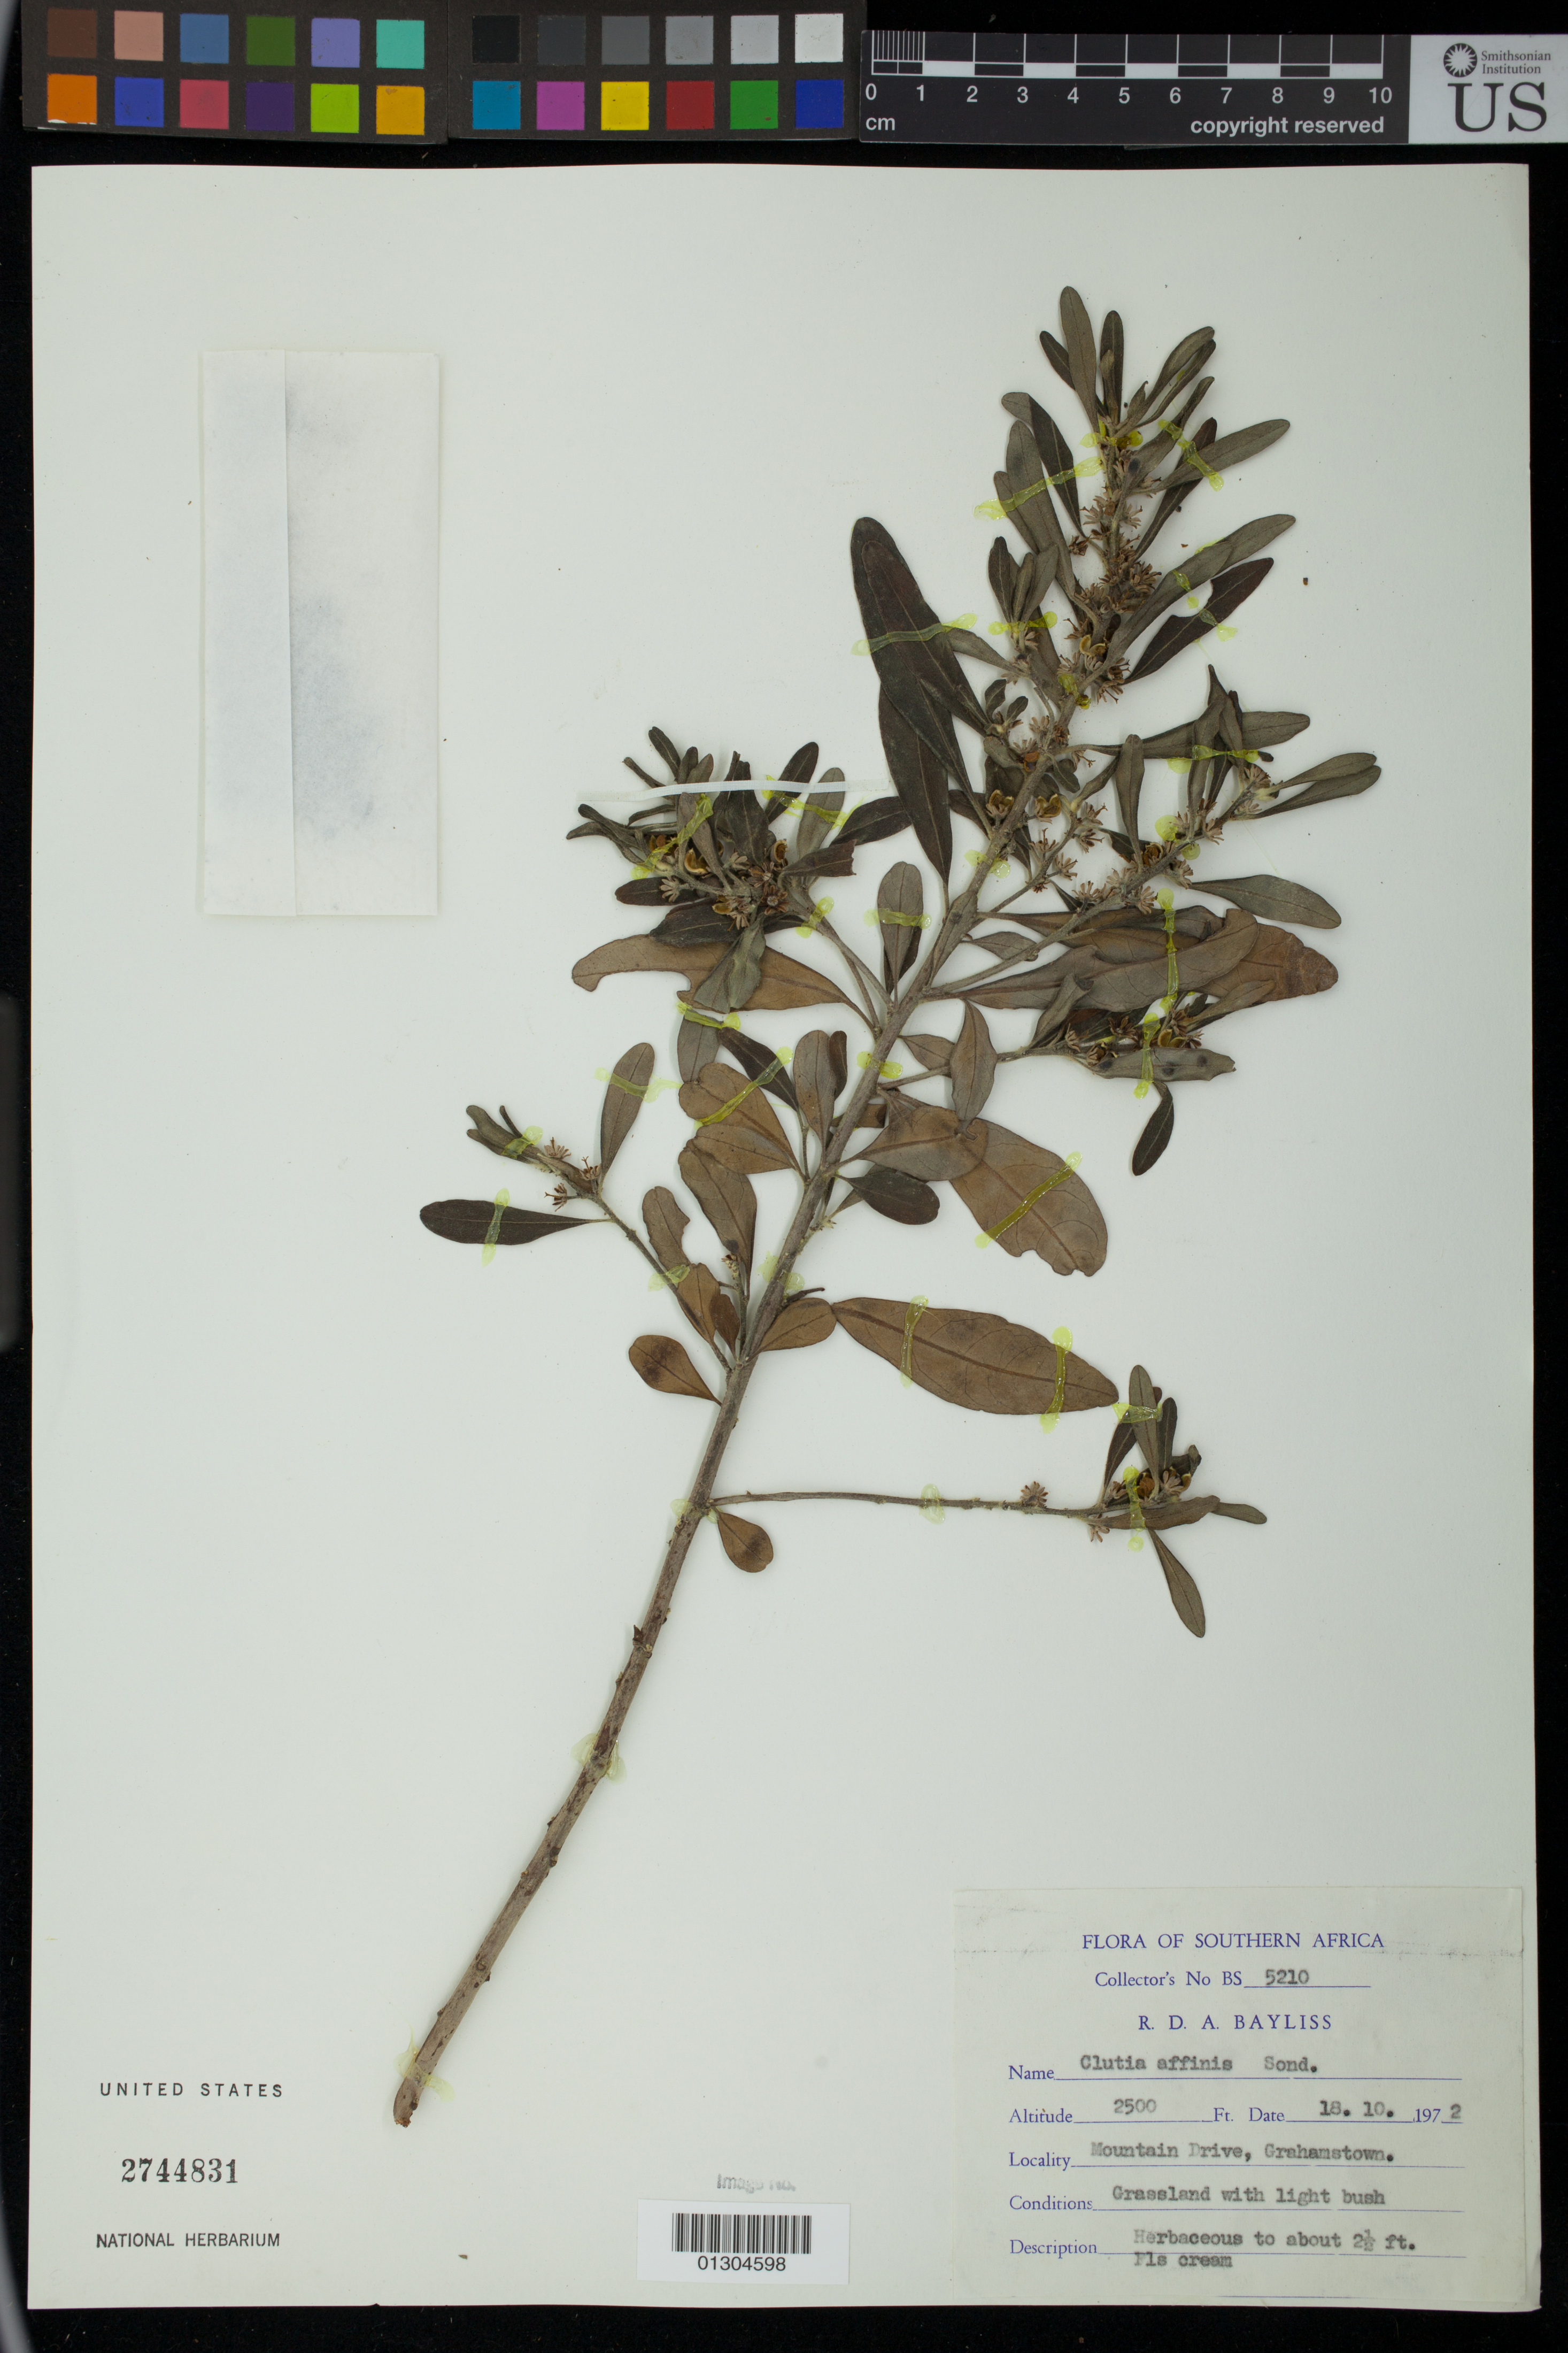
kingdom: Plantae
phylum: Tracheophyta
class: Magnoliopsida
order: Malpighiales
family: Peraceae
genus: Clutia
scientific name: Clutia affinis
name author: Sond.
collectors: R. D. Bayliss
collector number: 5210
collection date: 1972-10-18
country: South Africa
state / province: Eastern Cape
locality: Mountain Drive, Grahamstown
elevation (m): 762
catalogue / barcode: US 2744831